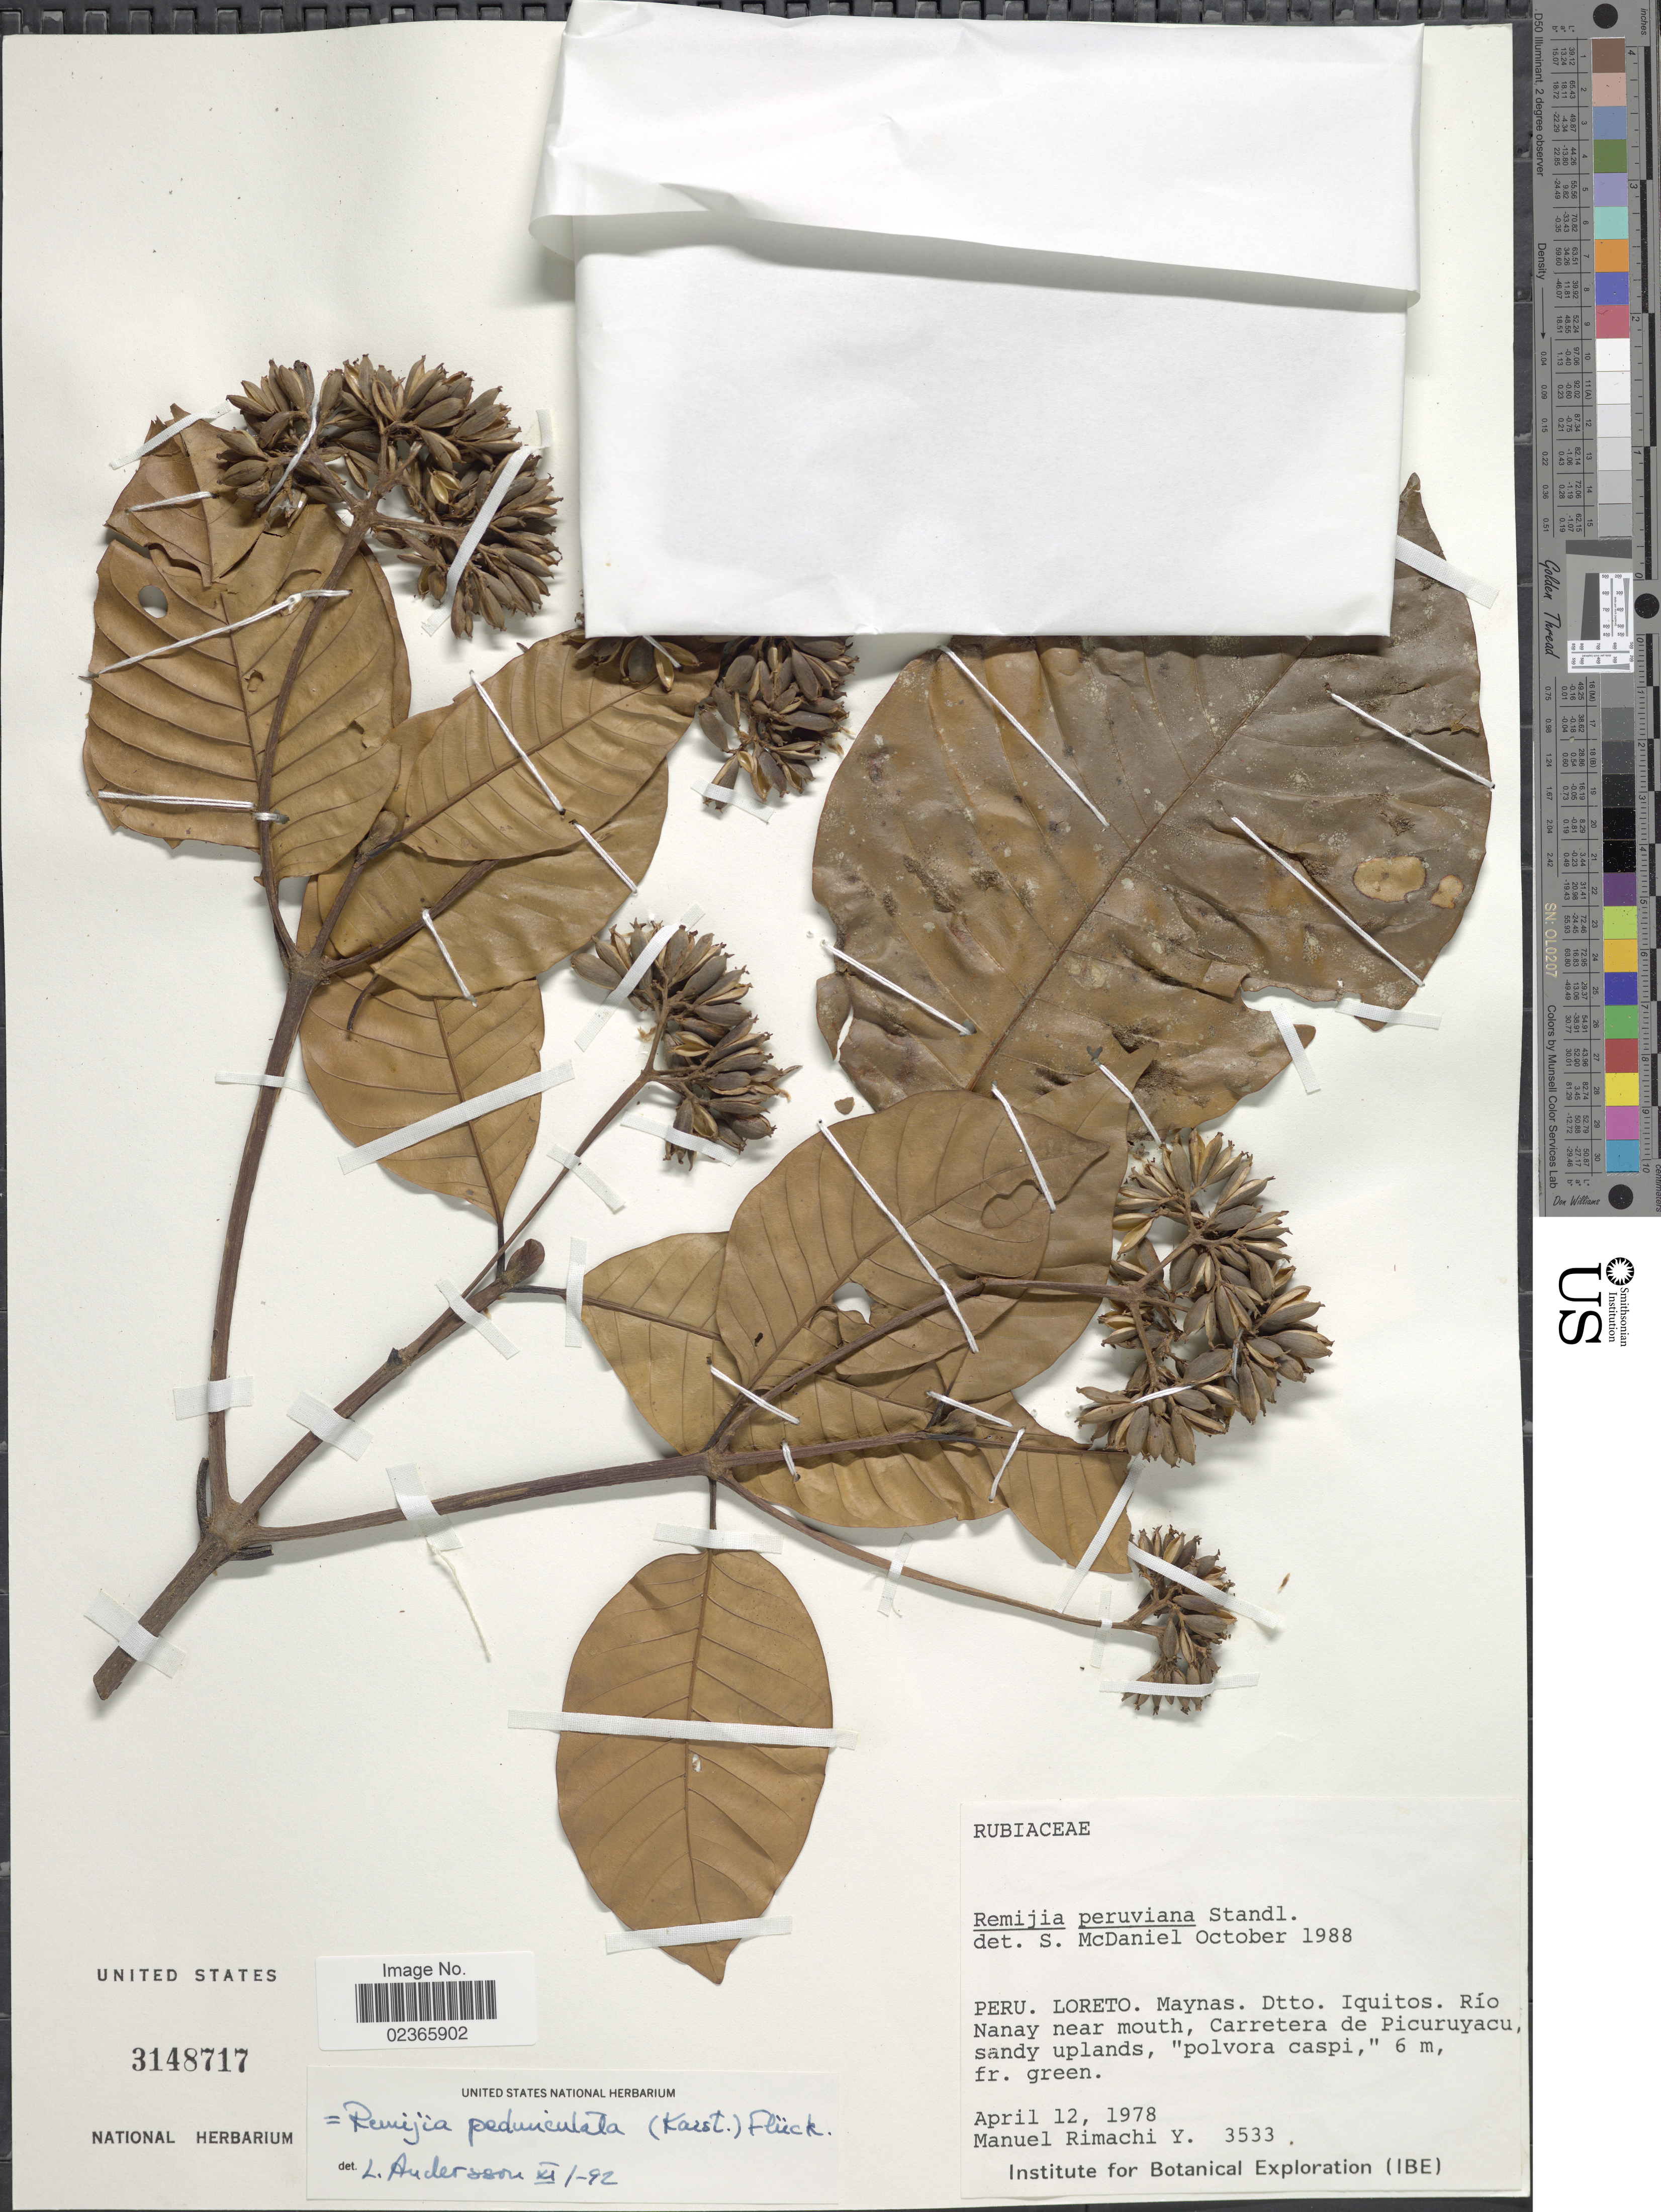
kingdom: Plantae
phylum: Tracheophyta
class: Magnoliopsida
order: Gentianales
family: Rubiaceae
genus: Remijia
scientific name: Remijia pedunculata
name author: (H. Karst.) Fluck.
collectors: M. Rimachi Y.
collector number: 3533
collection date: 1978-04-12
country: Peru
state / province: Loreto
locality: Maynas. Dtto. Iquitos. Rio Nanay near mouth, Carretera de Picuruyacu, sandy uplands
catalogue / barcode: US 3148717